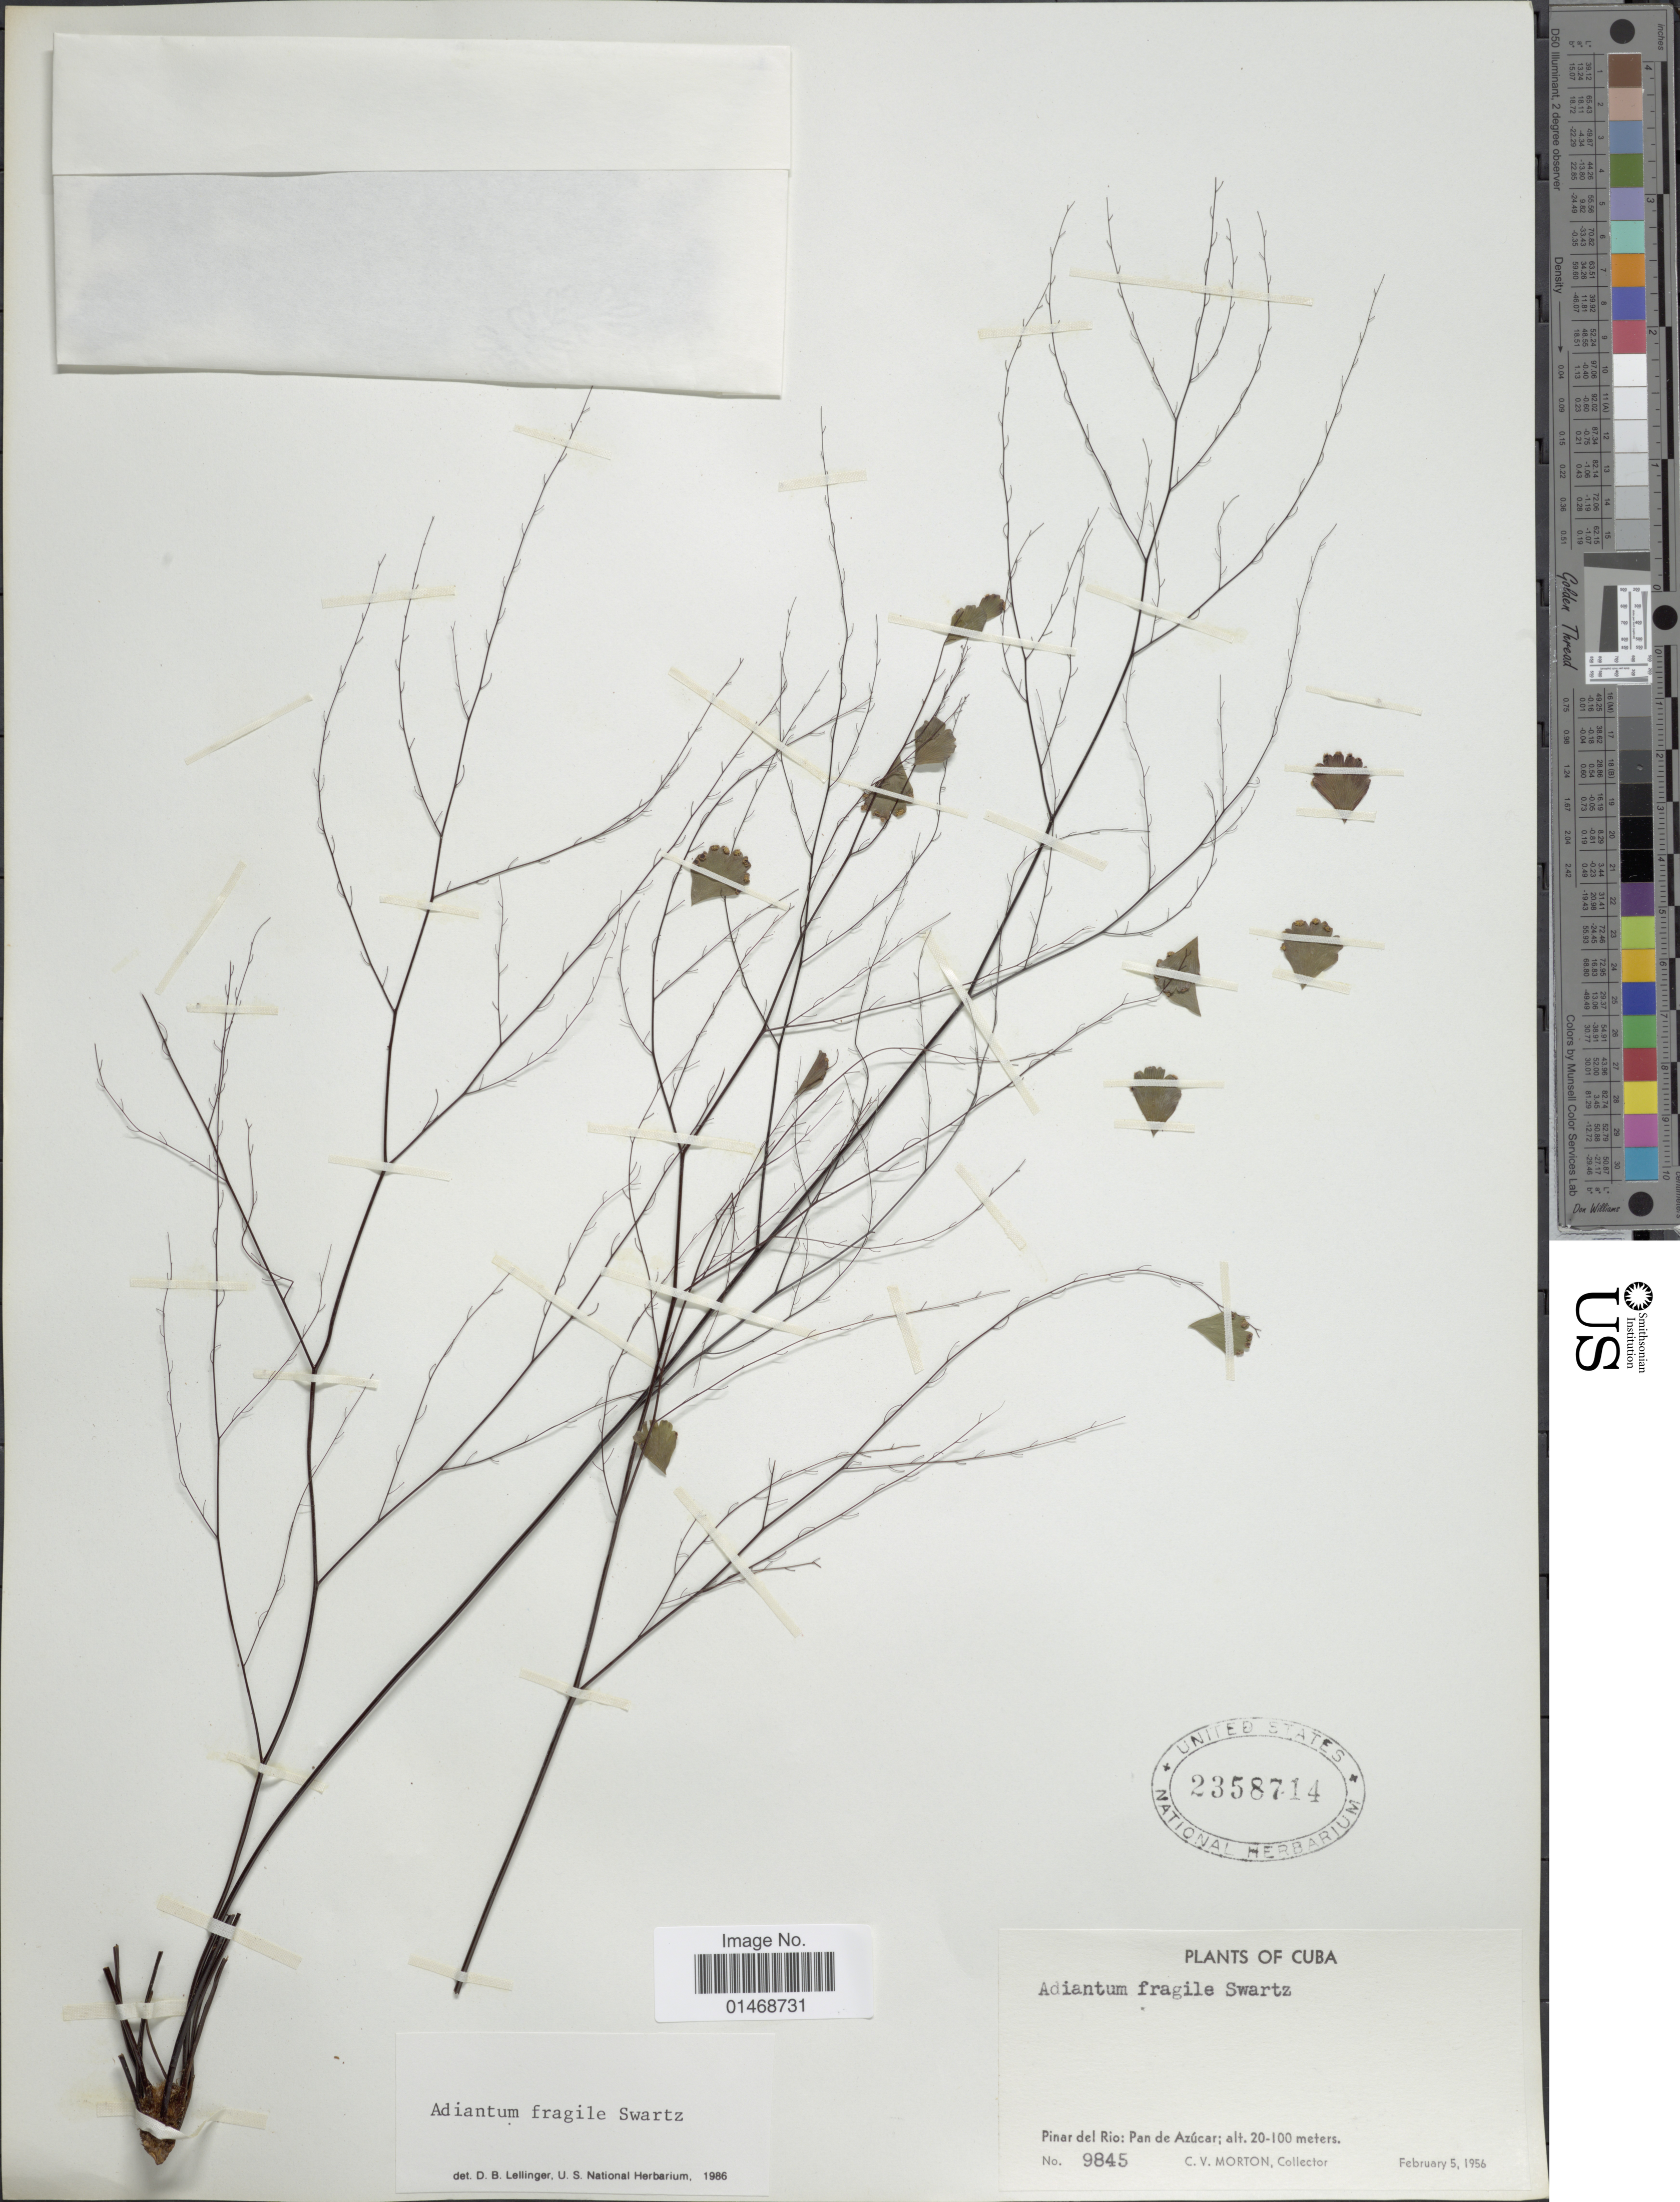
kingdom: Plantae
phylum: Tracheophyta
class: Polypodiopsida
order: Polypodiales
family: Pteridaceae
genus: Adiantum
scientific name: Adiantum fragile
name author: Sw.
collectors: C. V. Morton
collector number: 9845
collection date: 1956-02-05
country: Cuba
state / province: Pinar del Río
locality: Pan de Azúcar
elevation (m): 20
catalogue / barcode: US 2358714